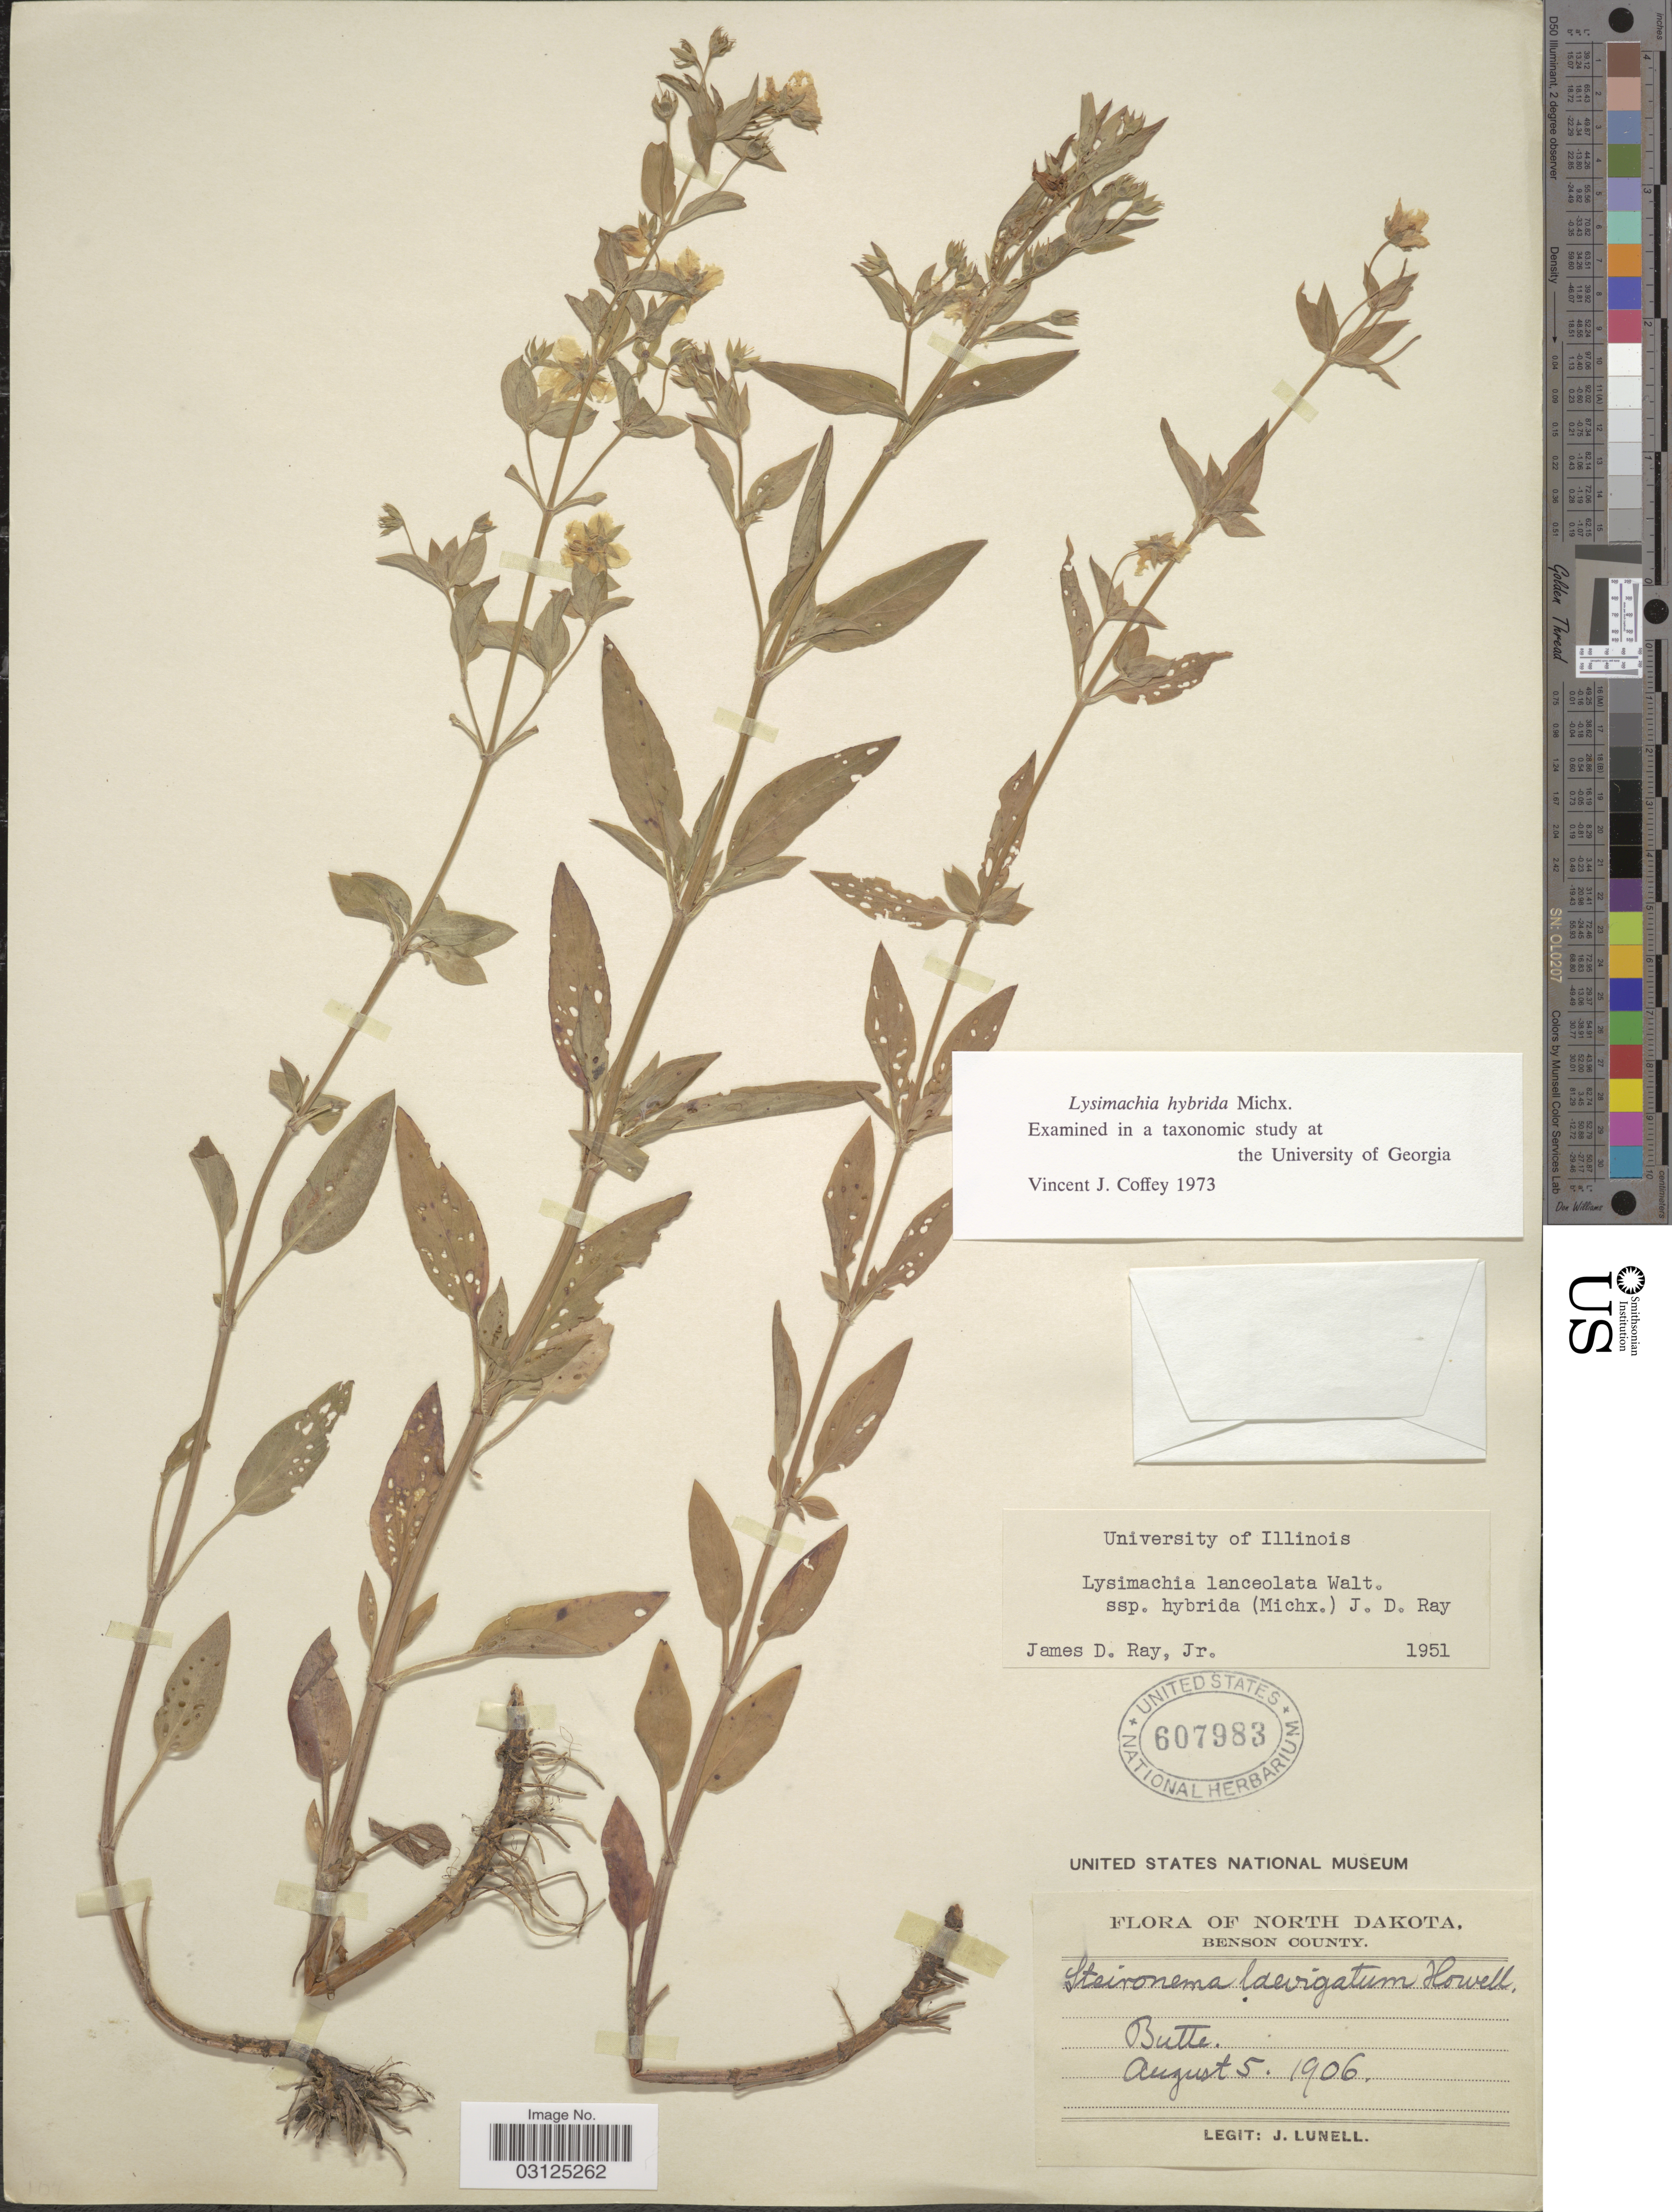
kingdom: Plantae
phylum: Tracheophyta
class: Magnoliopsida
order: Ericales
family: Primulaceae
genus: Lysimachia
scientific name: Lysimachia hybrida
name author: Michx.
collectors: J. Lunell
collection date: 1906-08-05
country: United States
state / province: North Dakota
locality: Benson County. Butte.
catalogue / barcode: US 607983